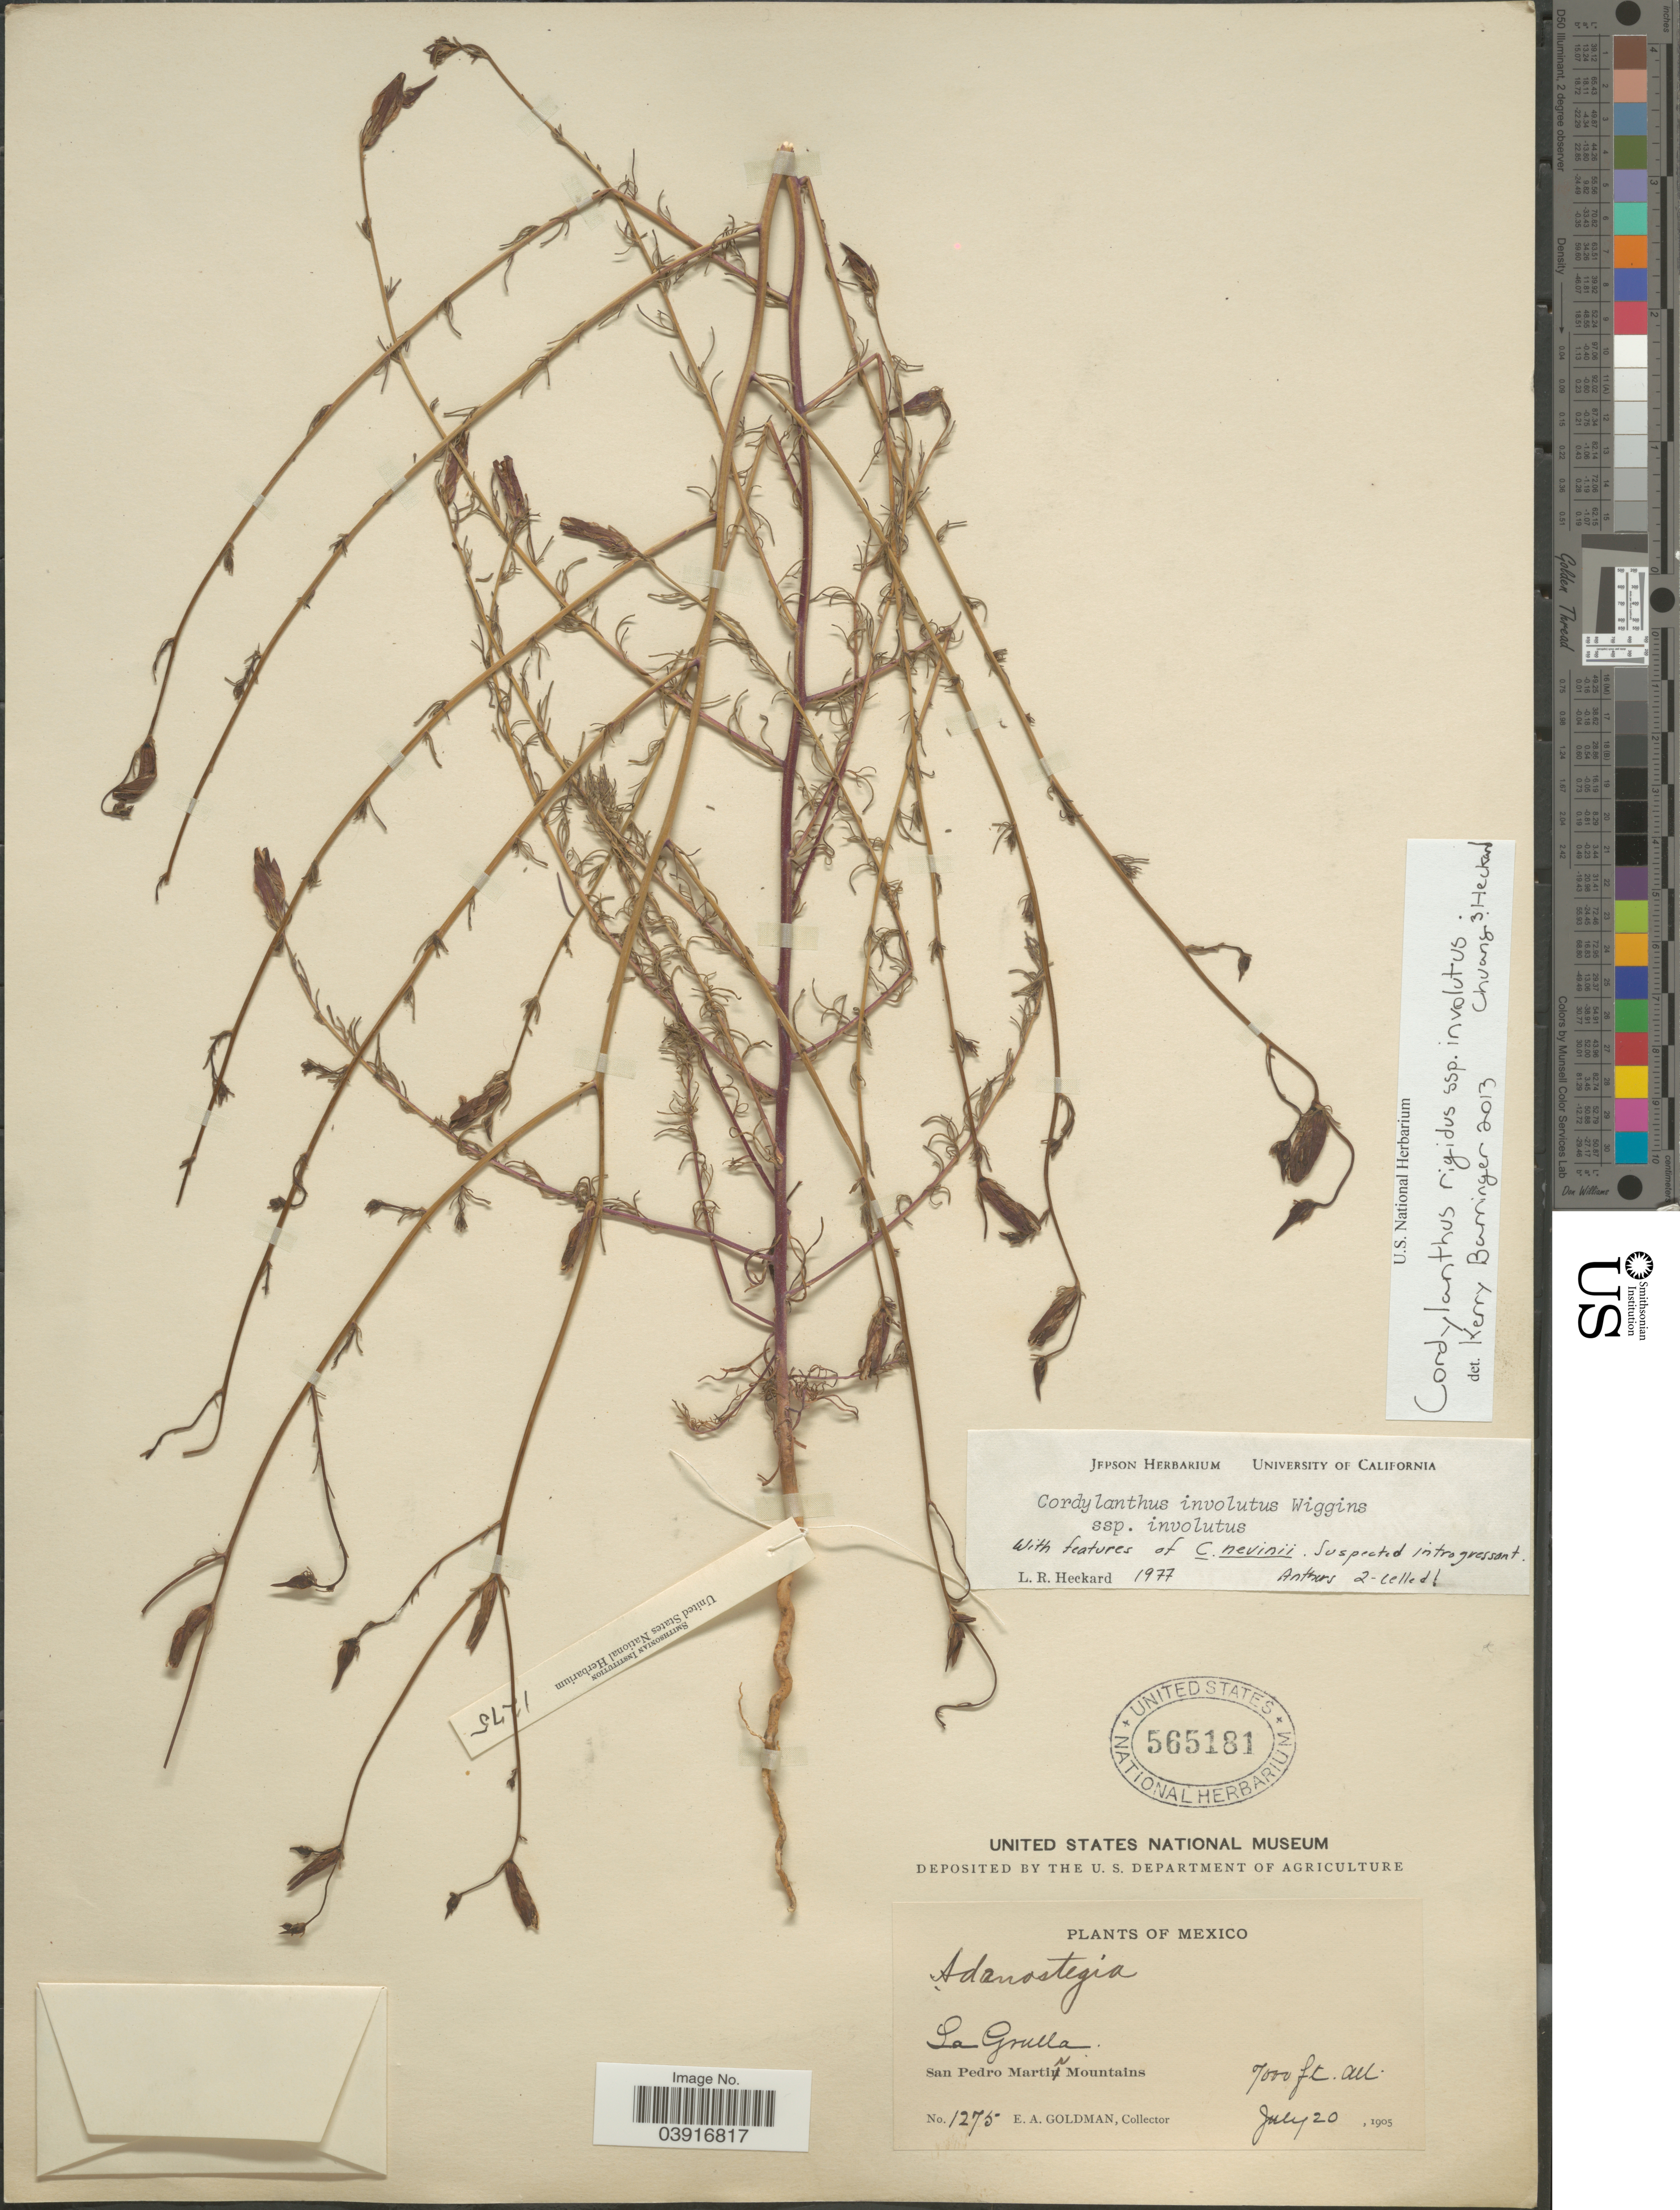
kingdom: Plantae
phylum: Tracheophyta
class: Magnoliopsida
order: Lamiales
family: Orobanchaceae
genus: Cordylanthus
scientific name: Cordylanthus rigidus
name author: (Benth.) Jeps.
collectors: E. A. Goldman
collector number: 1275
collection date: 1905-07-20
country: Mexico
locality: La Grulla. San Pedro Martir Mountains.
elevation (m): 2134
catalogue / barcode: US 565181